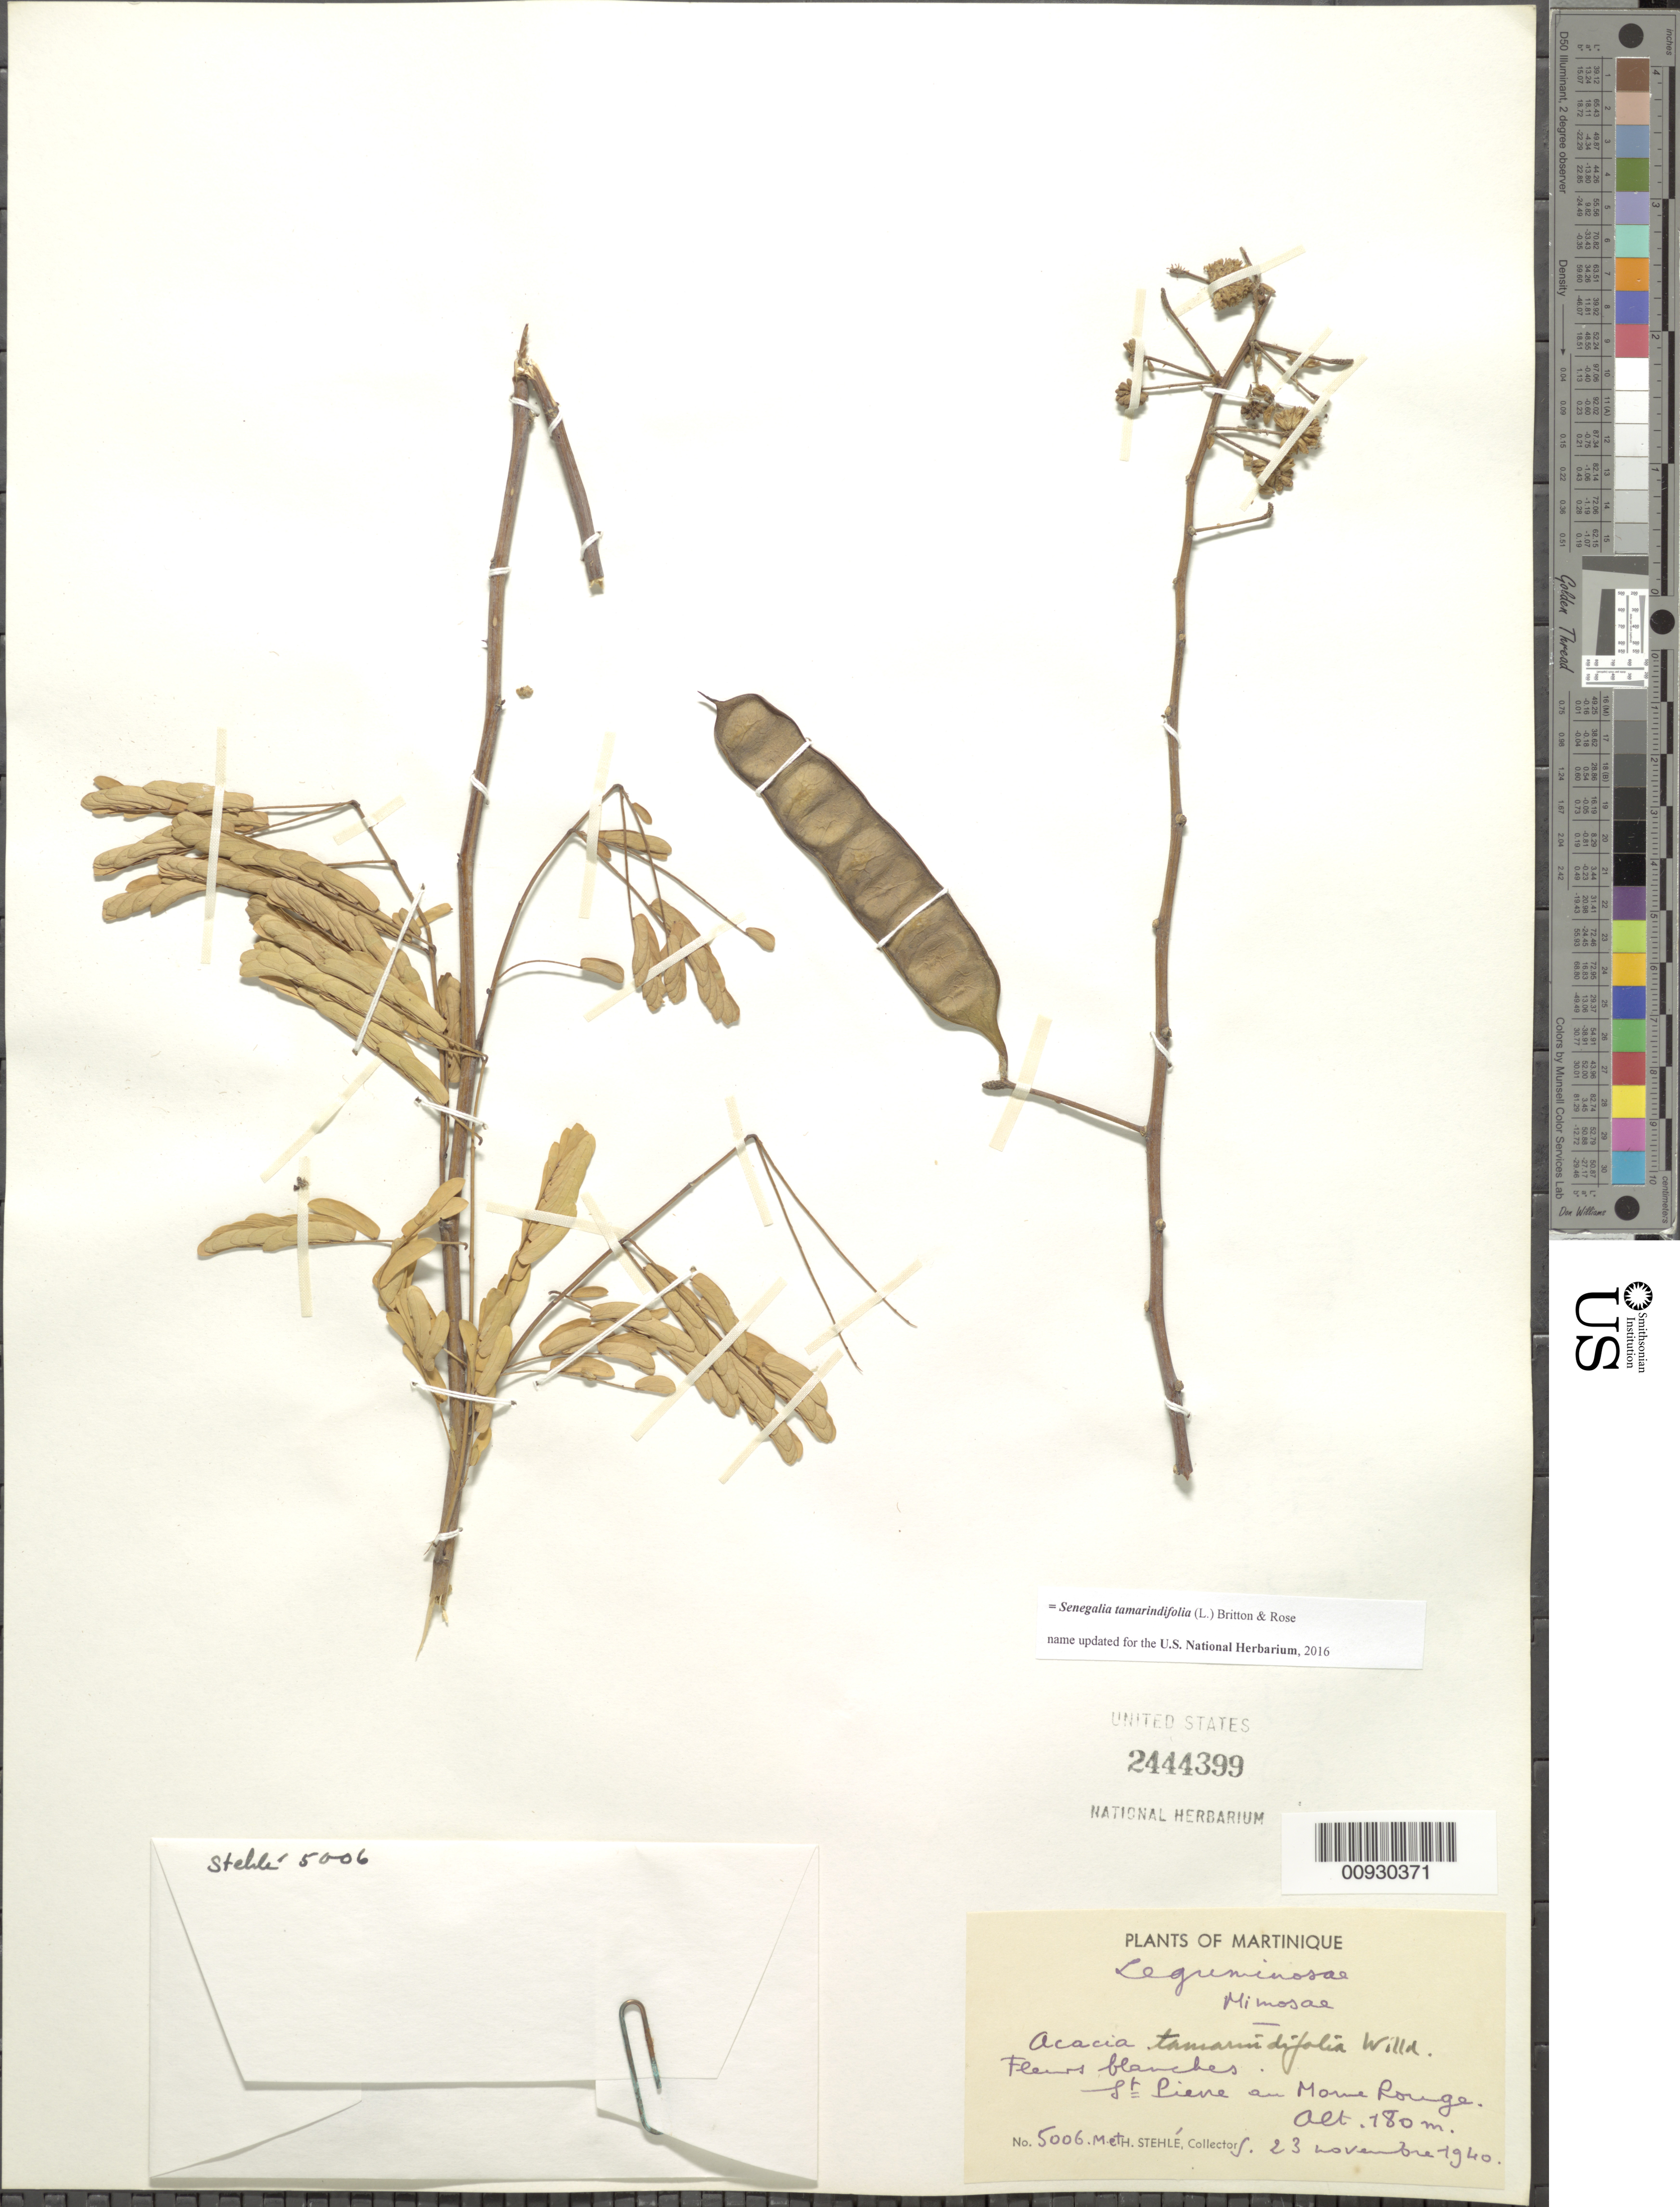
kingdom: Plantae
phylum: Tracheophyta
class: Magnoliopsida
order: Fabales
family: Fabaceae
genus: Senegalia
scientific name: Senegalia tamarindifolia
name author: (L.) Britton & Rose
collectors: H. Stehlé & M. Stehlé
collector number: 5006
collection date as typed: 23 Nov 1940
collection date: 1940-11-23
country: Martinique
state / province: Saint-Pierre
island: Martinique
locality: St. Peire au Morne Rouge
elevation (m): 180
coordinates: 0 N, 0 E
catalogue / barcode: US 2444399